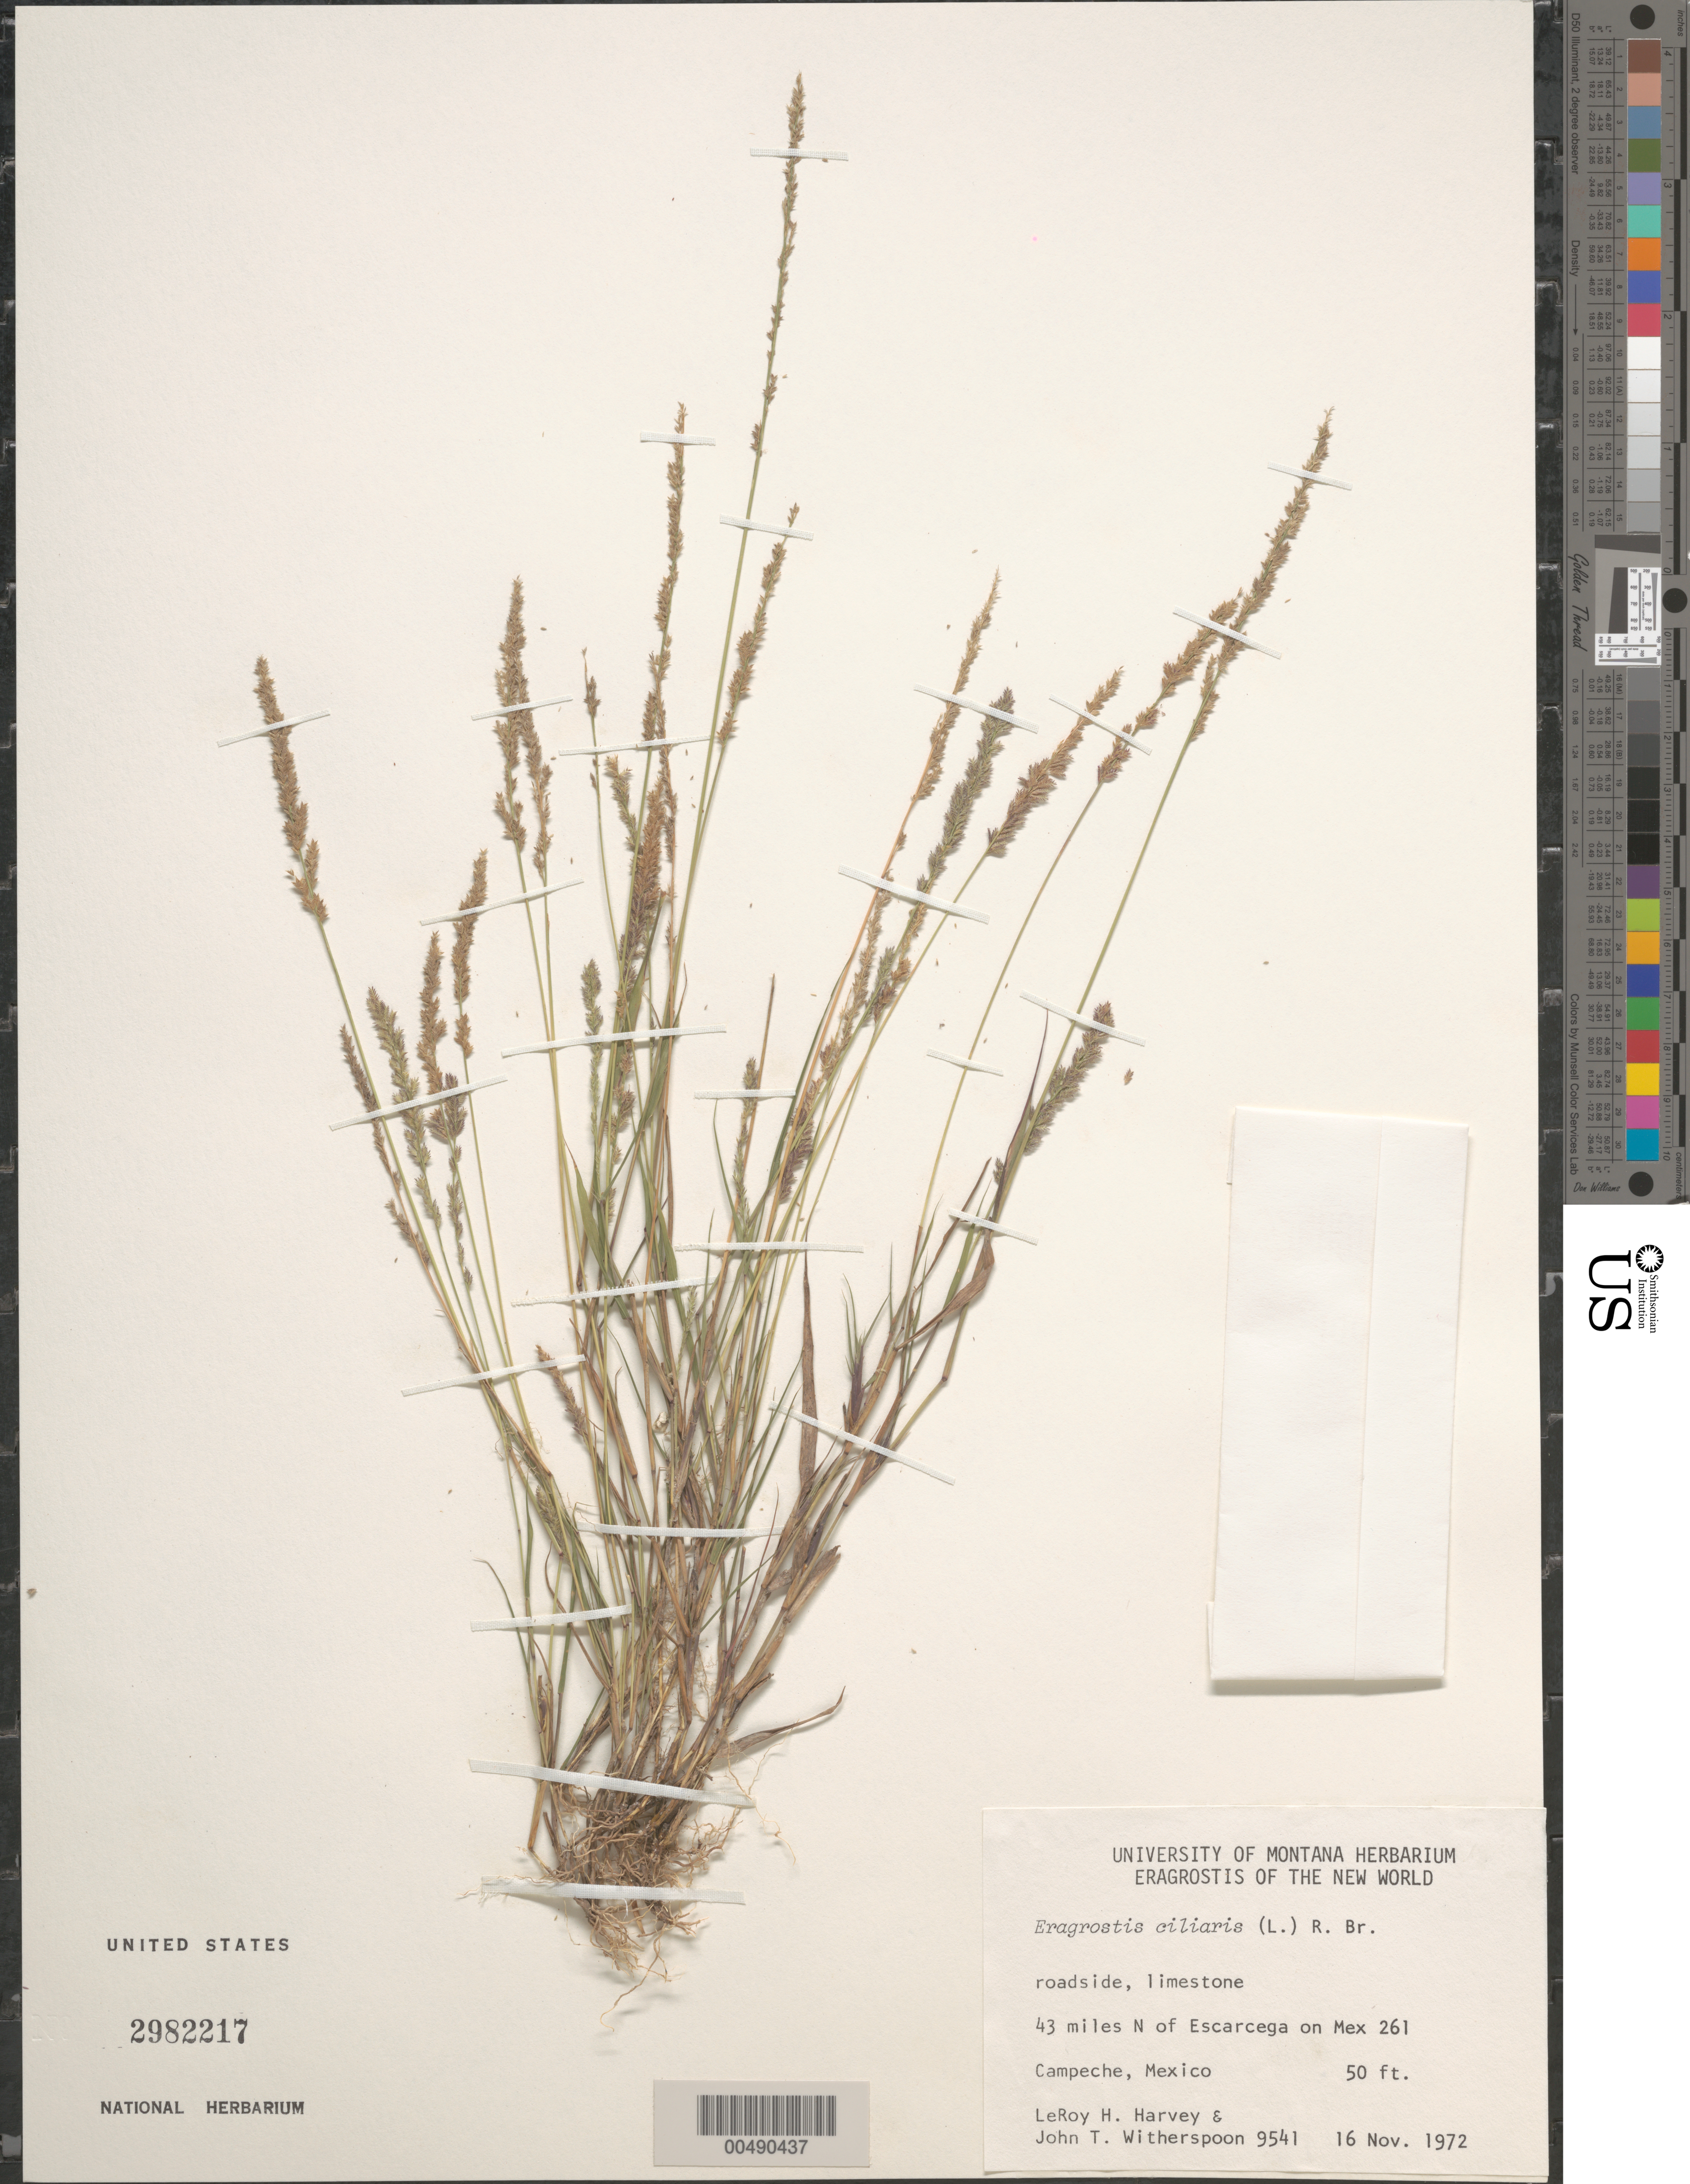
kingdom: Plantae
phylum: Tracheophyta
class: Liliopsida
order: Poales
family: Poaceae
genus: Eragrostis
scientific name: Eragrostis ciliaris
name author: (L.) R. Br.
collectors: L. H. Harvey & J. Witherspoon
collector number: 9541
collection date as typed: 16 Nov 1972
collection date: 1972-11-16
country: Mexico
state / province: Chiapas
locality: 43 mi N of Excarcega on Mex 261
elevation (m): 15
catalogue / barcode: US 2982217